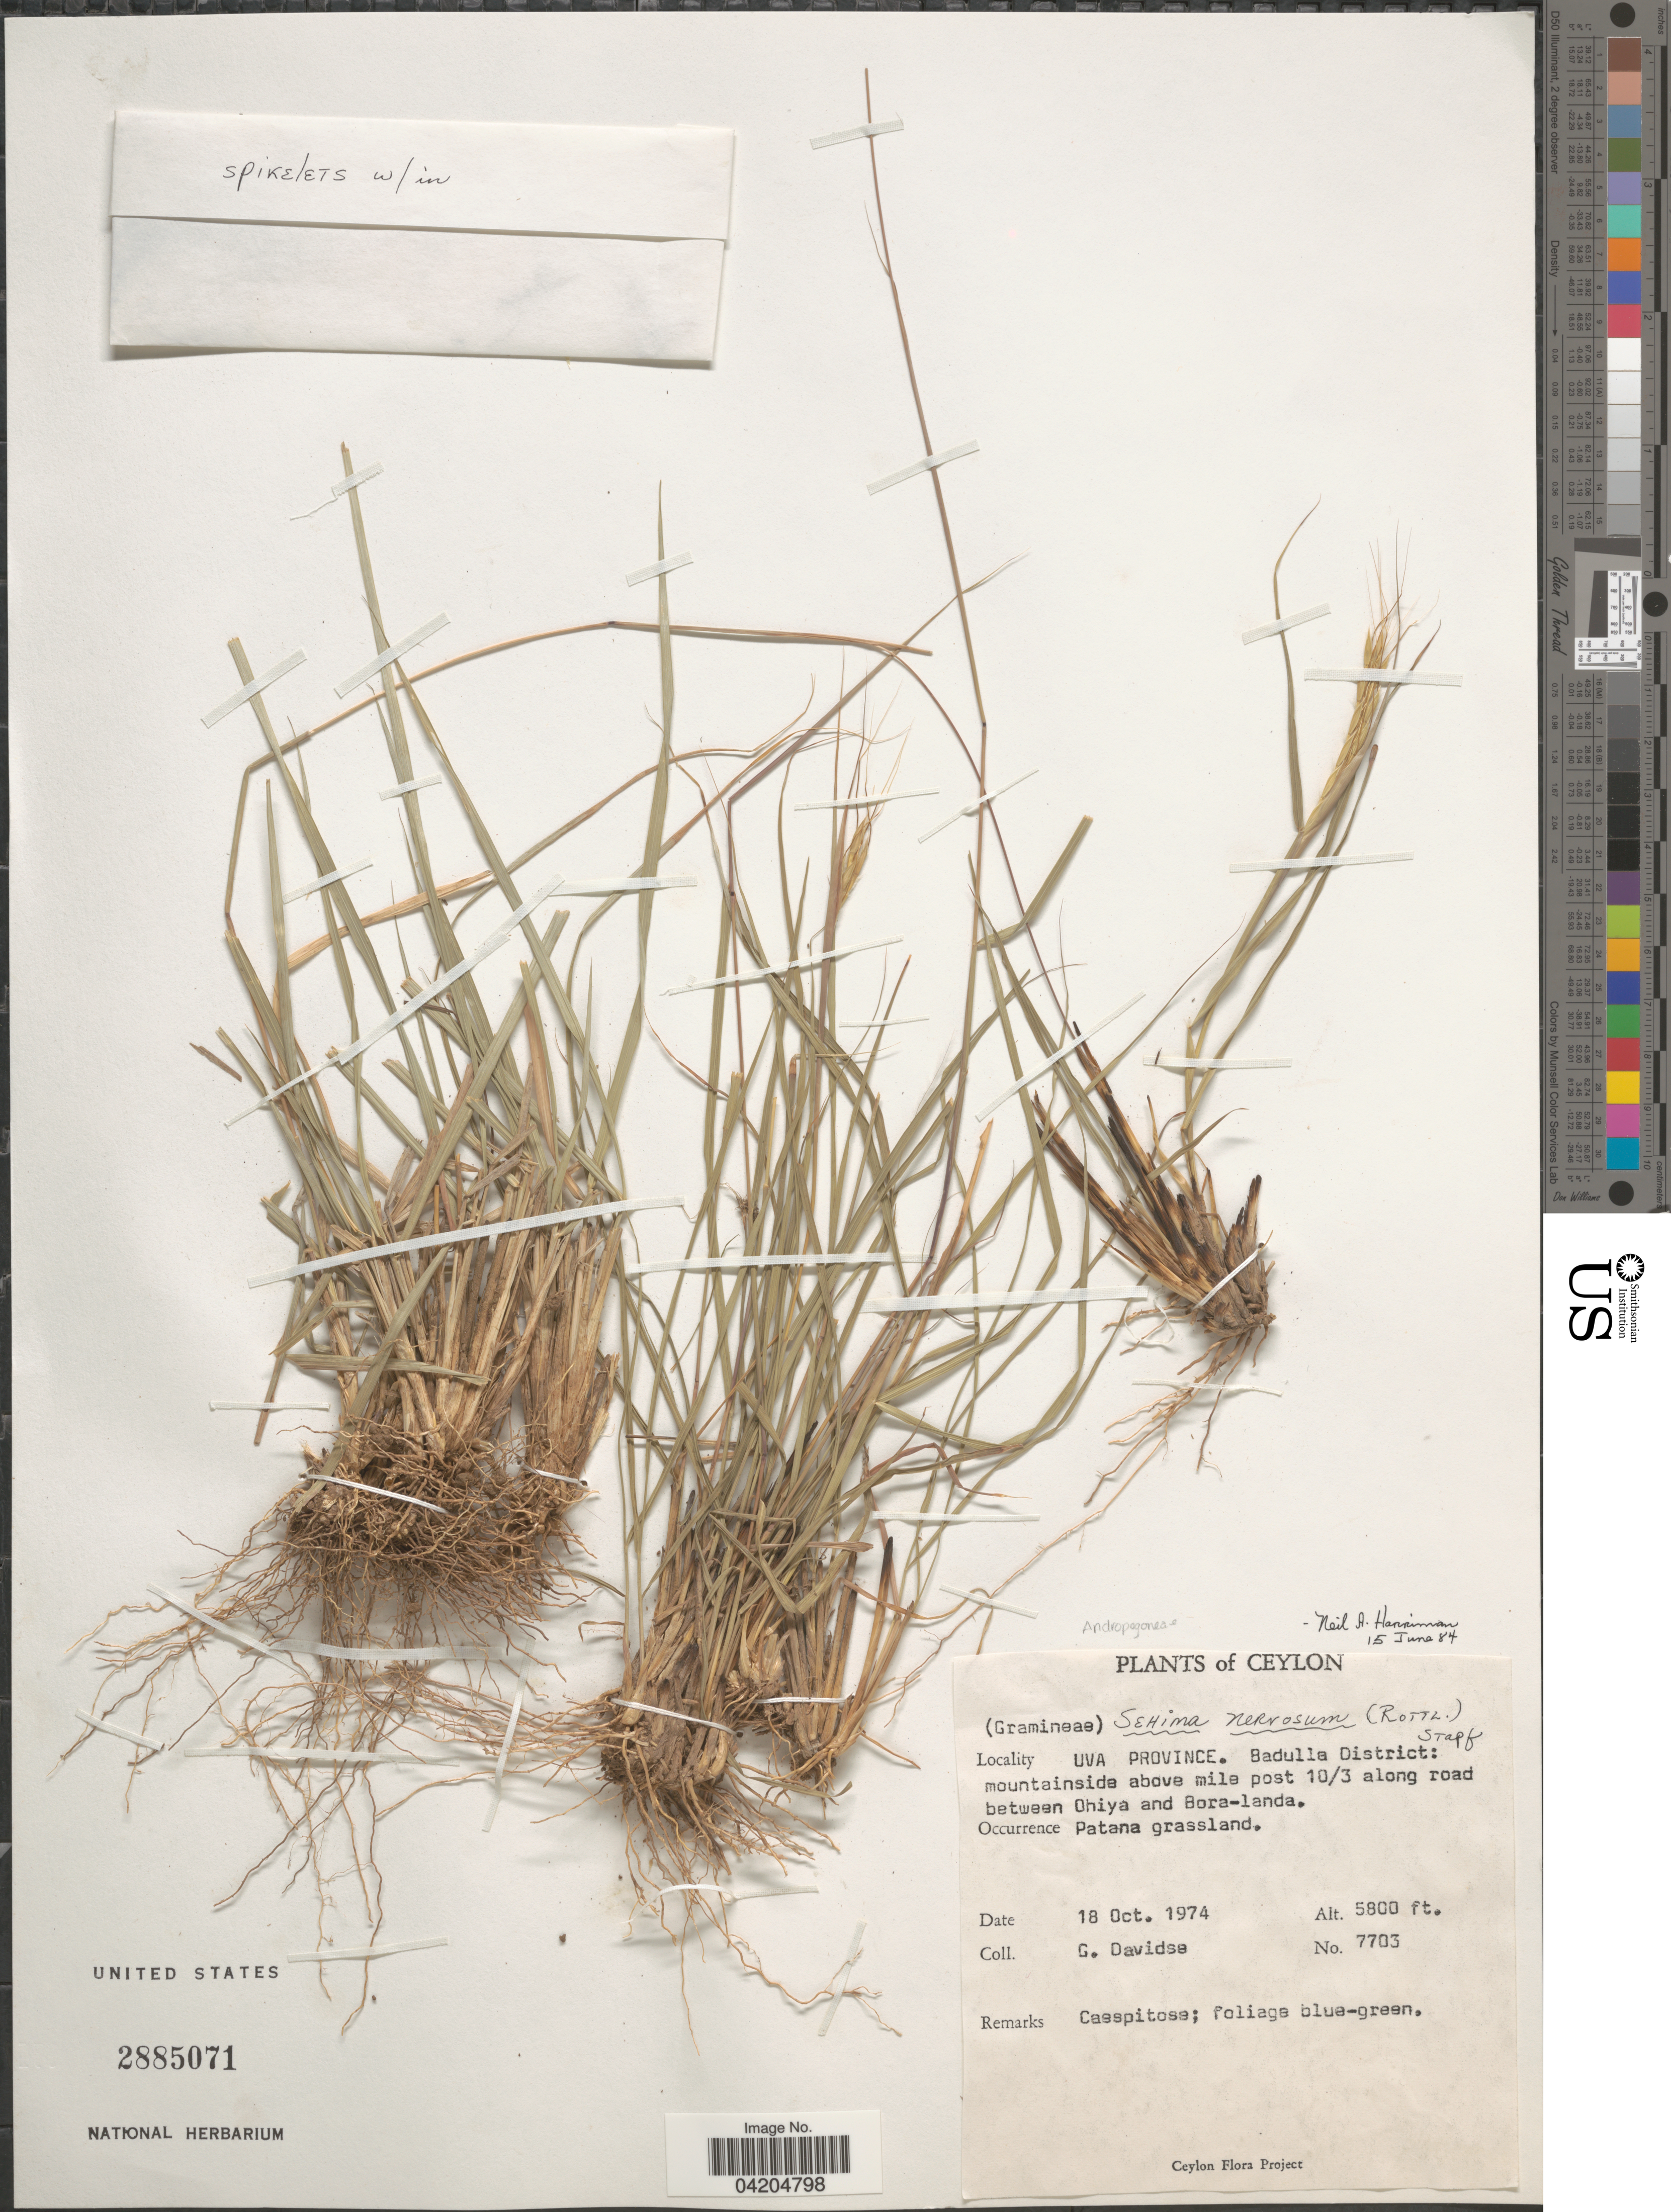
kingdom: Plantae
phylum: Tracheophyta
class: Liliopsida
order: Poales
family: Poaceae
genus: Sehima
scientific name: Sehima nervosa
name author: Stapf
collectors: G. Davidse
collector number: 7703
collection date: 1974-10-18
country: Sri Lanka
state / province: Uva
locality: Ceylon. Badulla District: mountainside above mile post 10/3 along road between Ohiya and Bora-landa.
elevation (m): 1768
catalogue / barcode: US 2885071